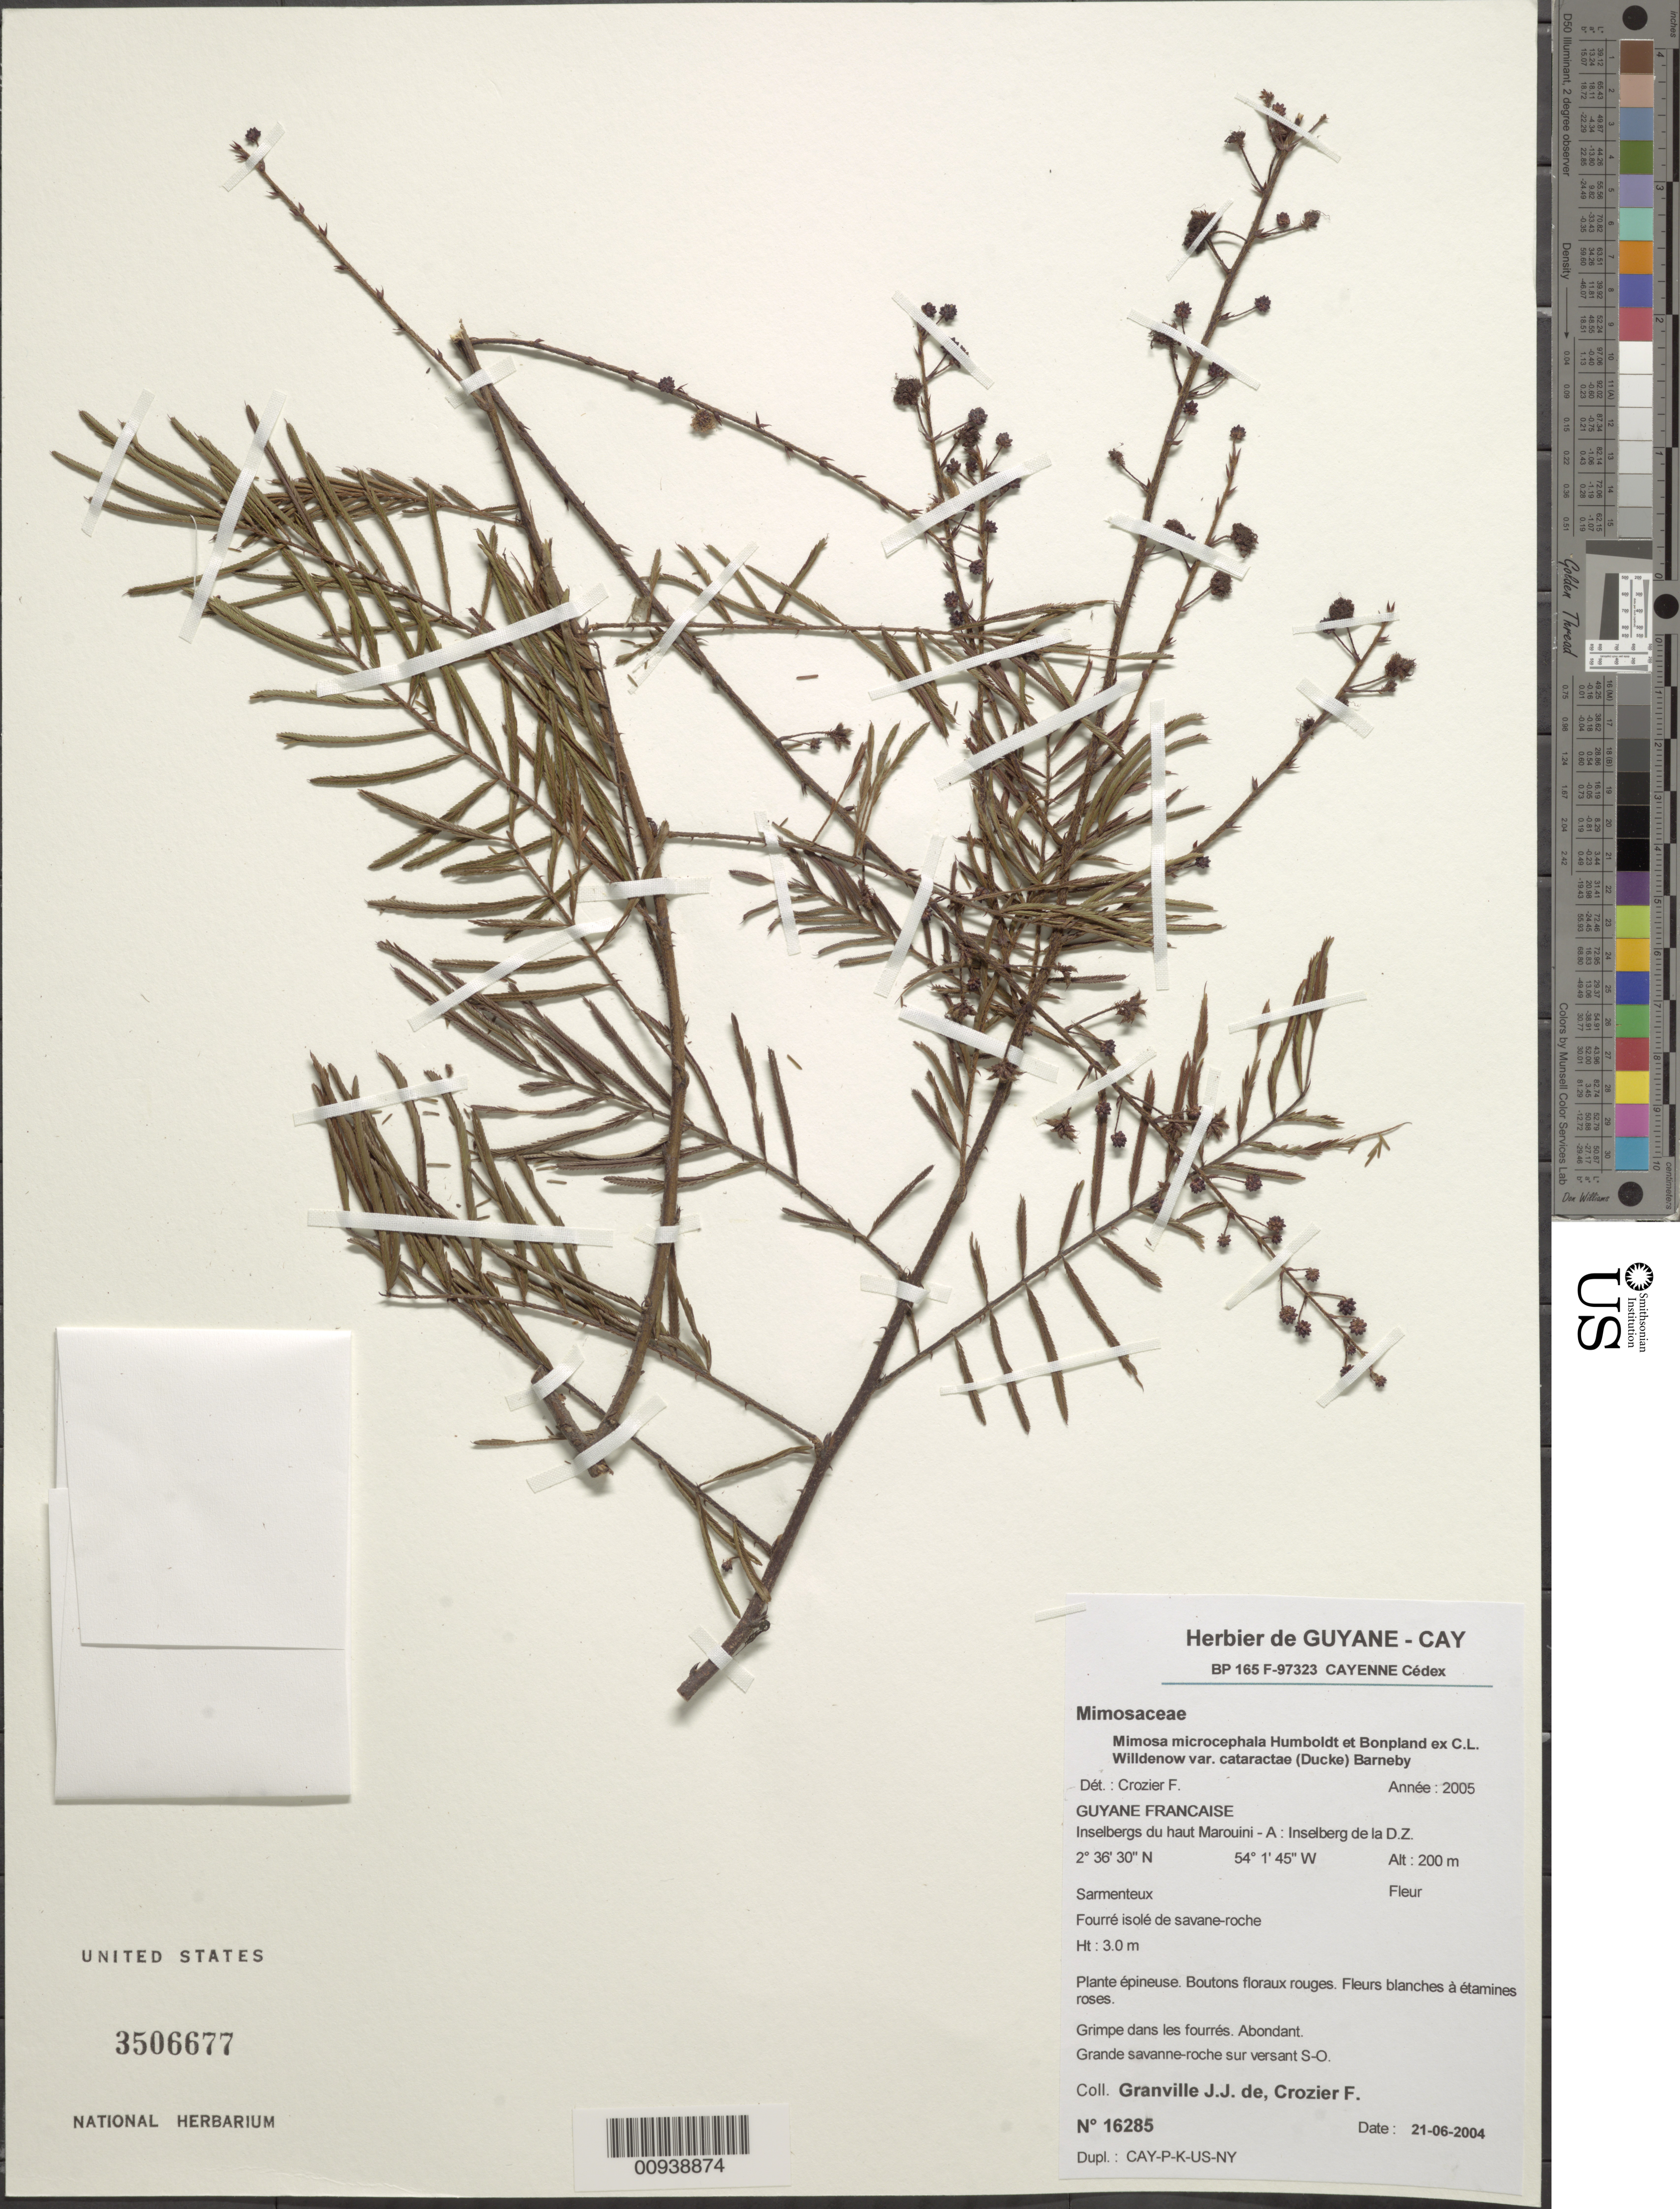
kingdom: Plantae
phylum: Tracheophyta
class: Magnoliopsida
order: Fabales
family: Fabaceae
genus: Mimosa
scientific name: Mimosa microcephala var. cataractae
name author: (Ducke) Barneby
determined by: Crozier, F.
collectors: J.-J. de Granville & F. Crozier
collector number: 16285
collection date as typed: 21-Jun-04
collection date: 2004-06-21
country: French Guiana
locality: Haut Marouini-A; Inselberg de la D.Z.; grande savanne-roche sur versant S-O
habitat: Fourré isolé de savane-roche, grimpe dans les fourrés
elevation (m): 200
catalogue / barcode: US 3506677